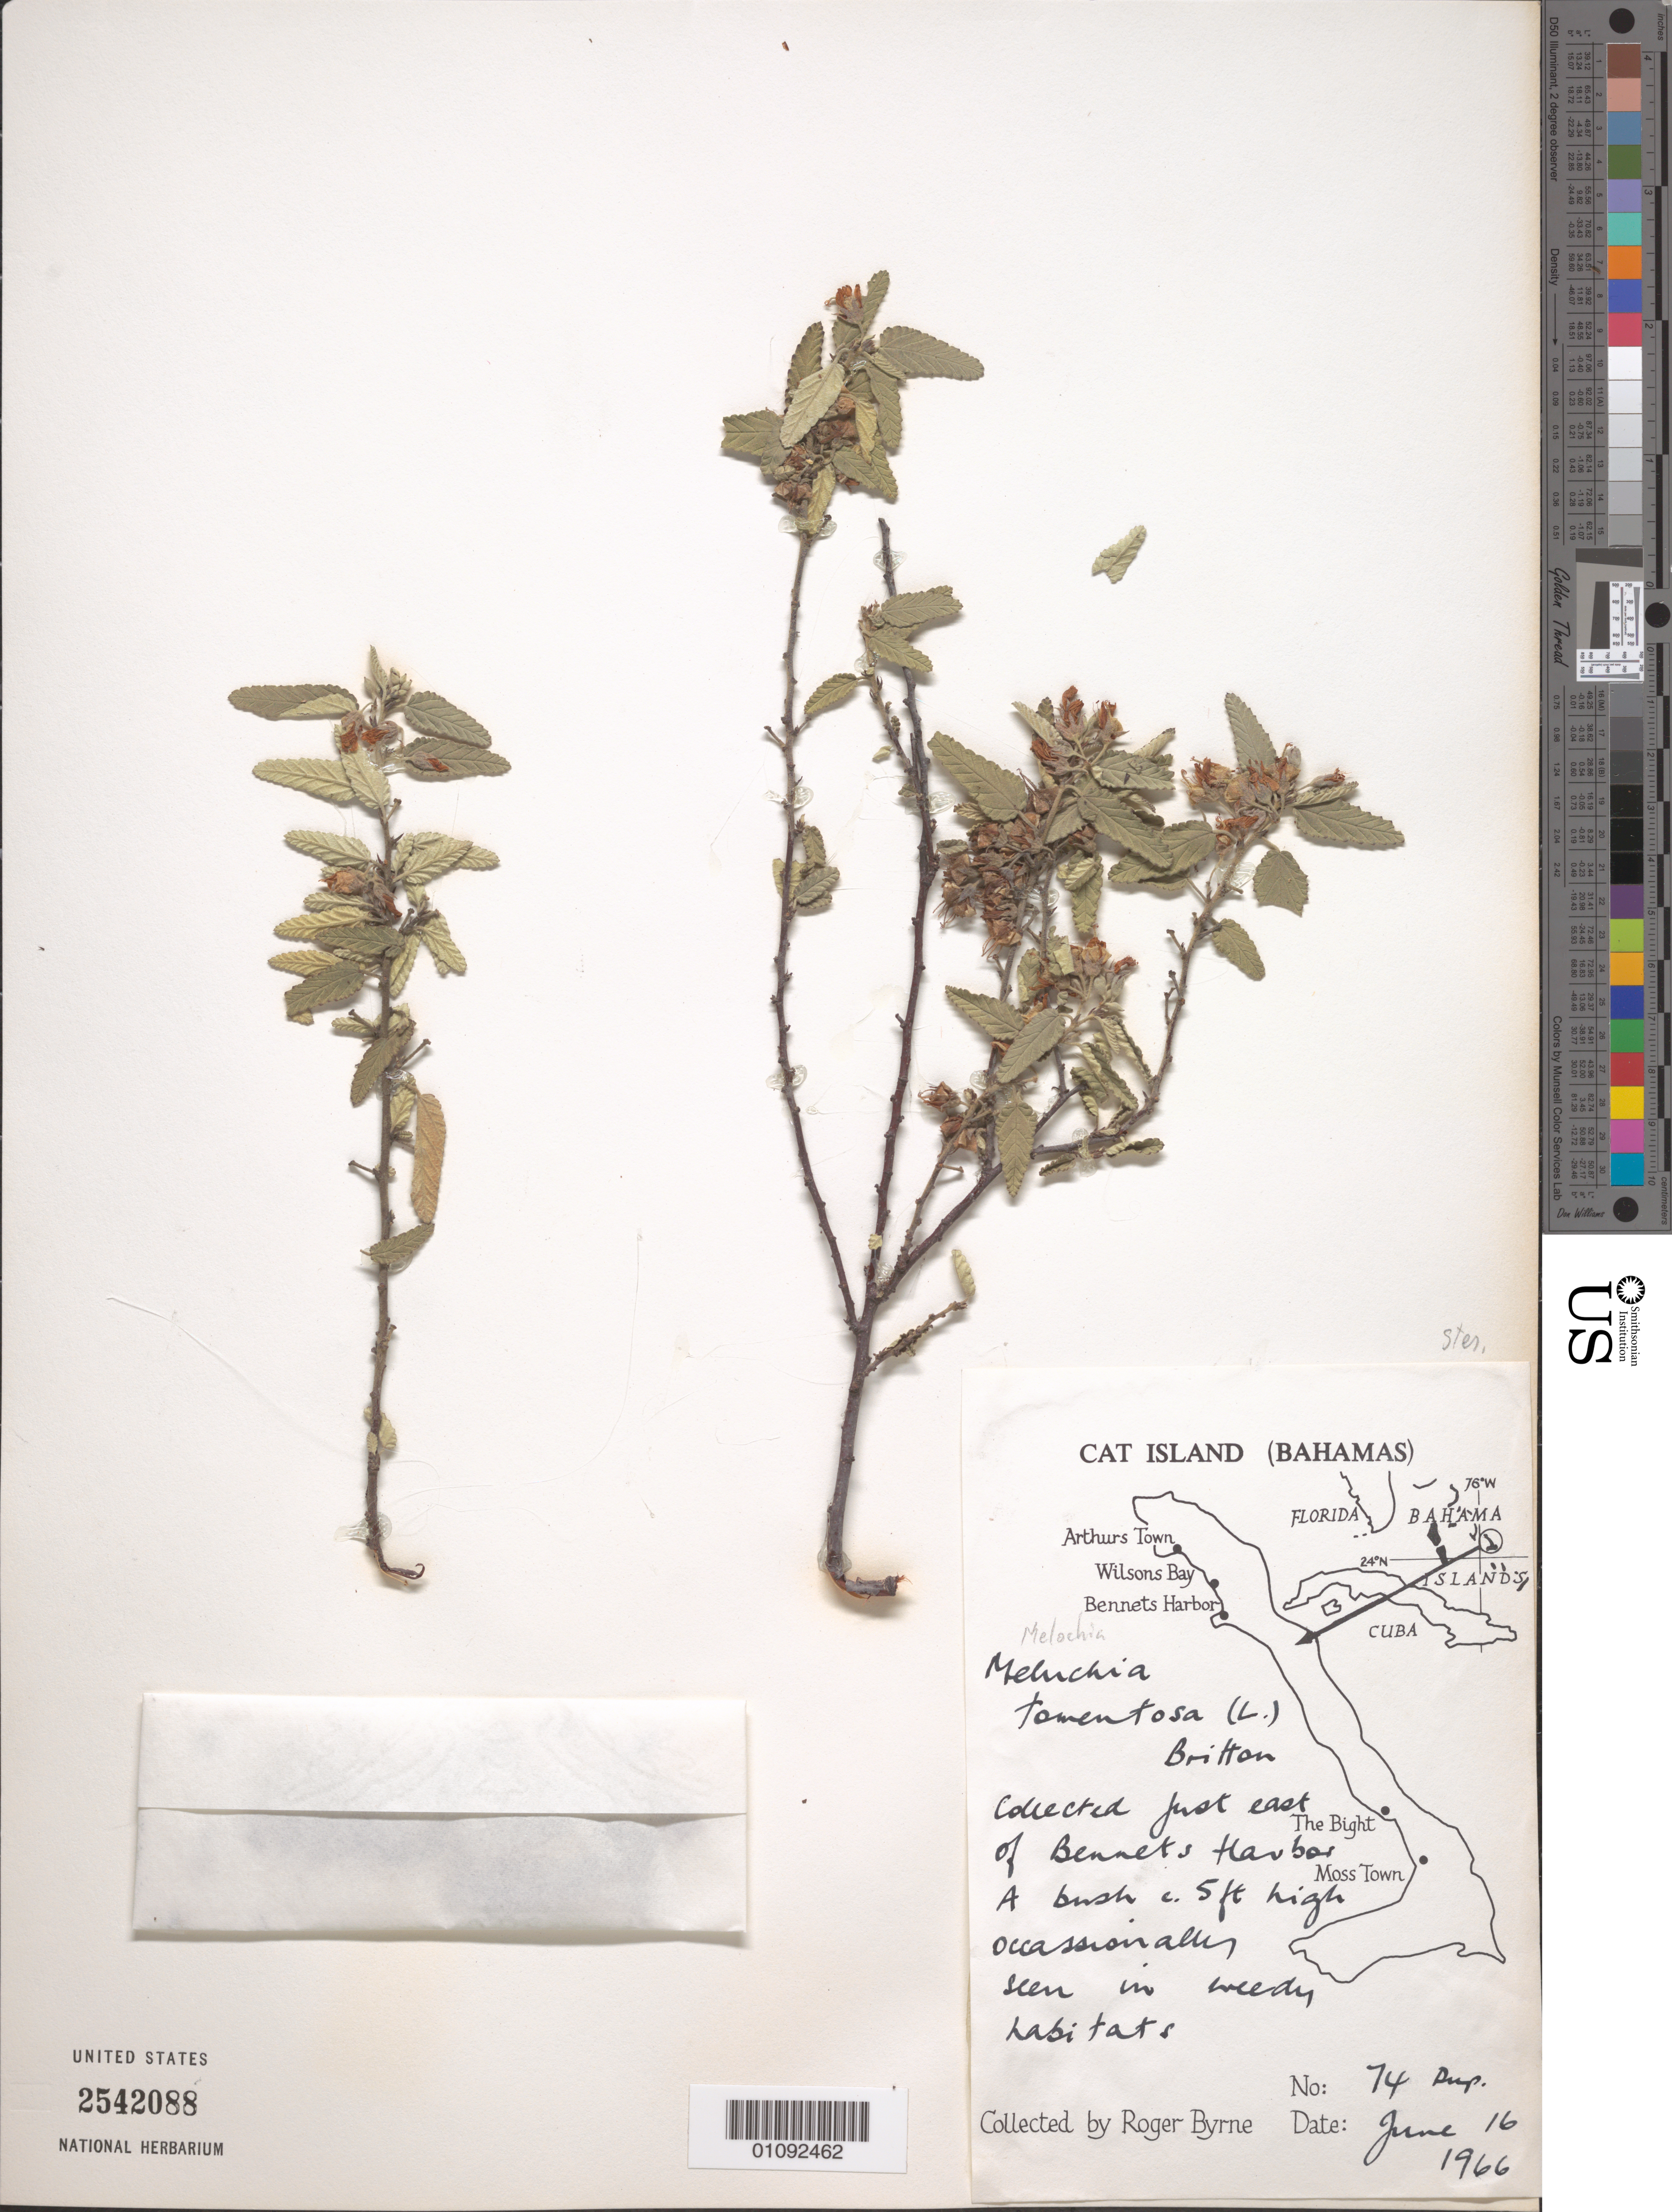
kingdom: Plantae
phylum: Tracheophyta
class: Magnoliopsida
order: Malvales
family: Malvaceae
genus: Melochia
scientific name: Melochia tomentosa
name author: L.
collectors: R. Byrne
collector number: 74 Dup.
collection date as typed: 16 Jun 1966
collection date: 1966-06-16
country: Bahamas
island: Cat I.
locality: Just E of Bennets Harbor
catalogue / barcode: US 2542088